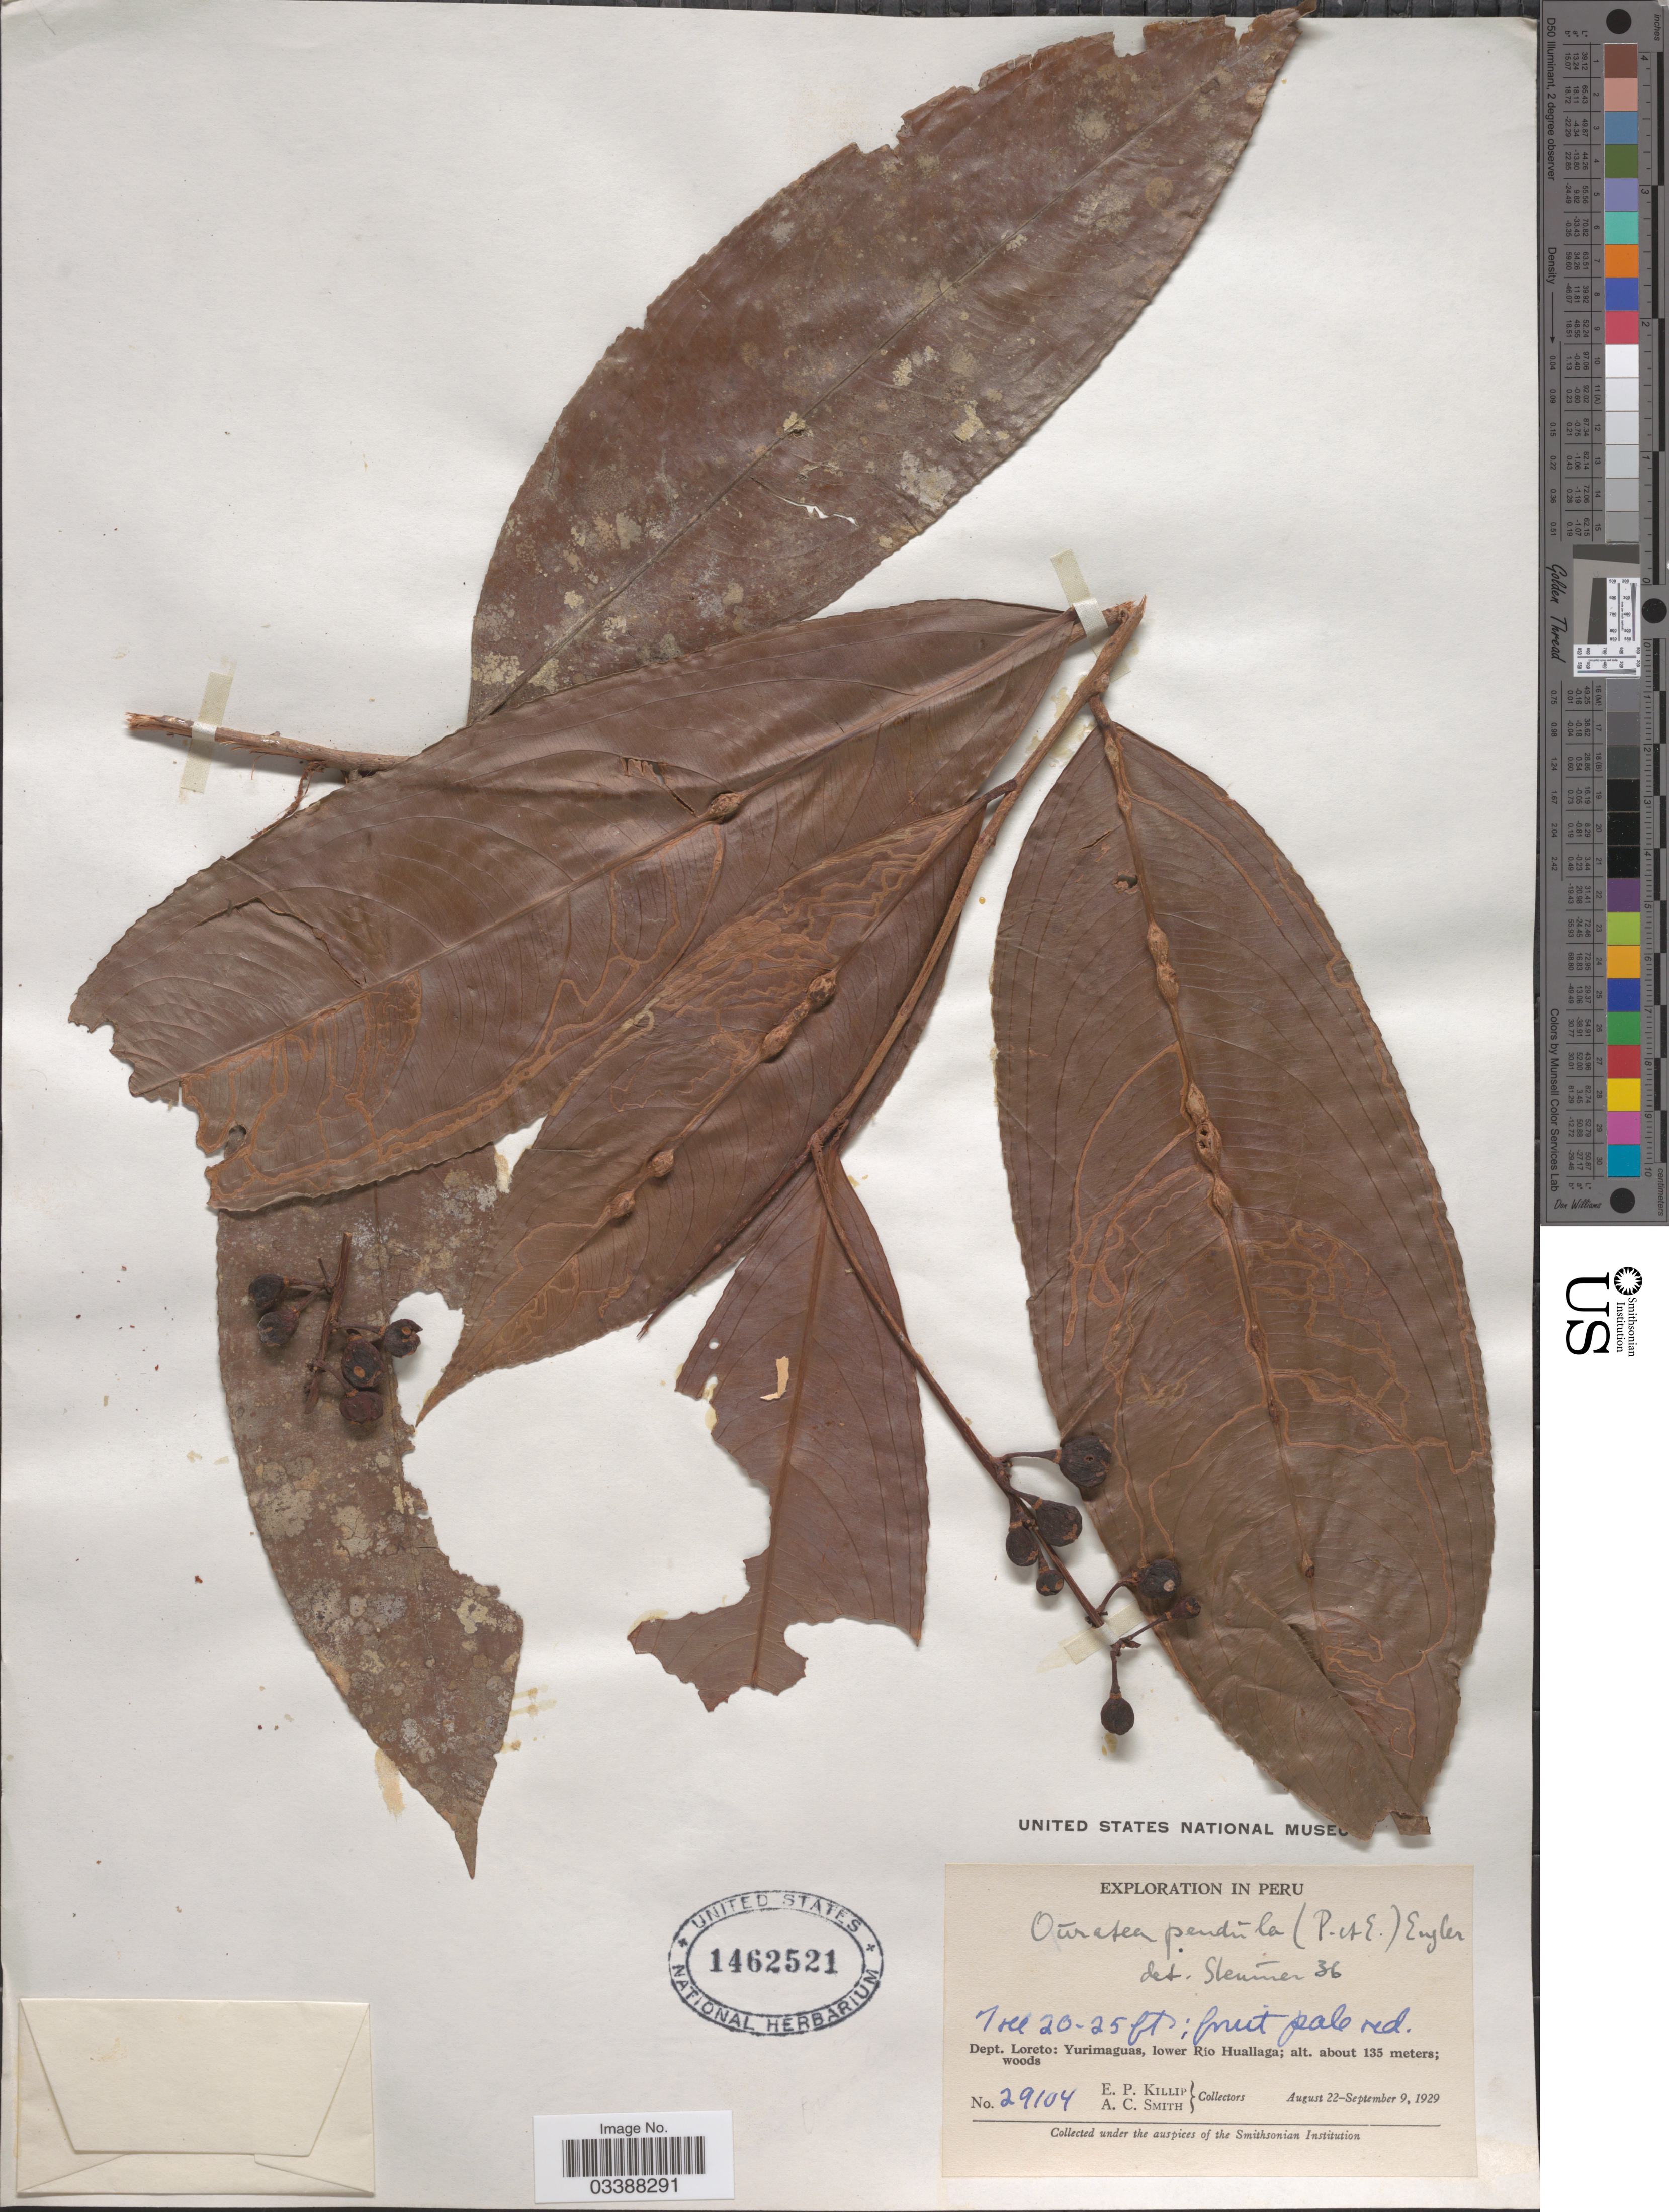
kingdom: Plantae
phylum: Tracheophyta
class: Magnoliopsida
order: Malpighiales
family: Ochnaceae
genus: Ouratea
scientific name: Ouratea pendula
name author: Poepp. ex Engl.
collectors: E. P. Killip & A. C. Smith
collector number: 29104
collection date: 1929-08-22/1929-09-09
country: Peru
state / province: Loreto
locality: Dept. Loreto: Yurimaguas, lower Río Huallaga.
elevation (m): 135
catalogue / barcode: US 1462521